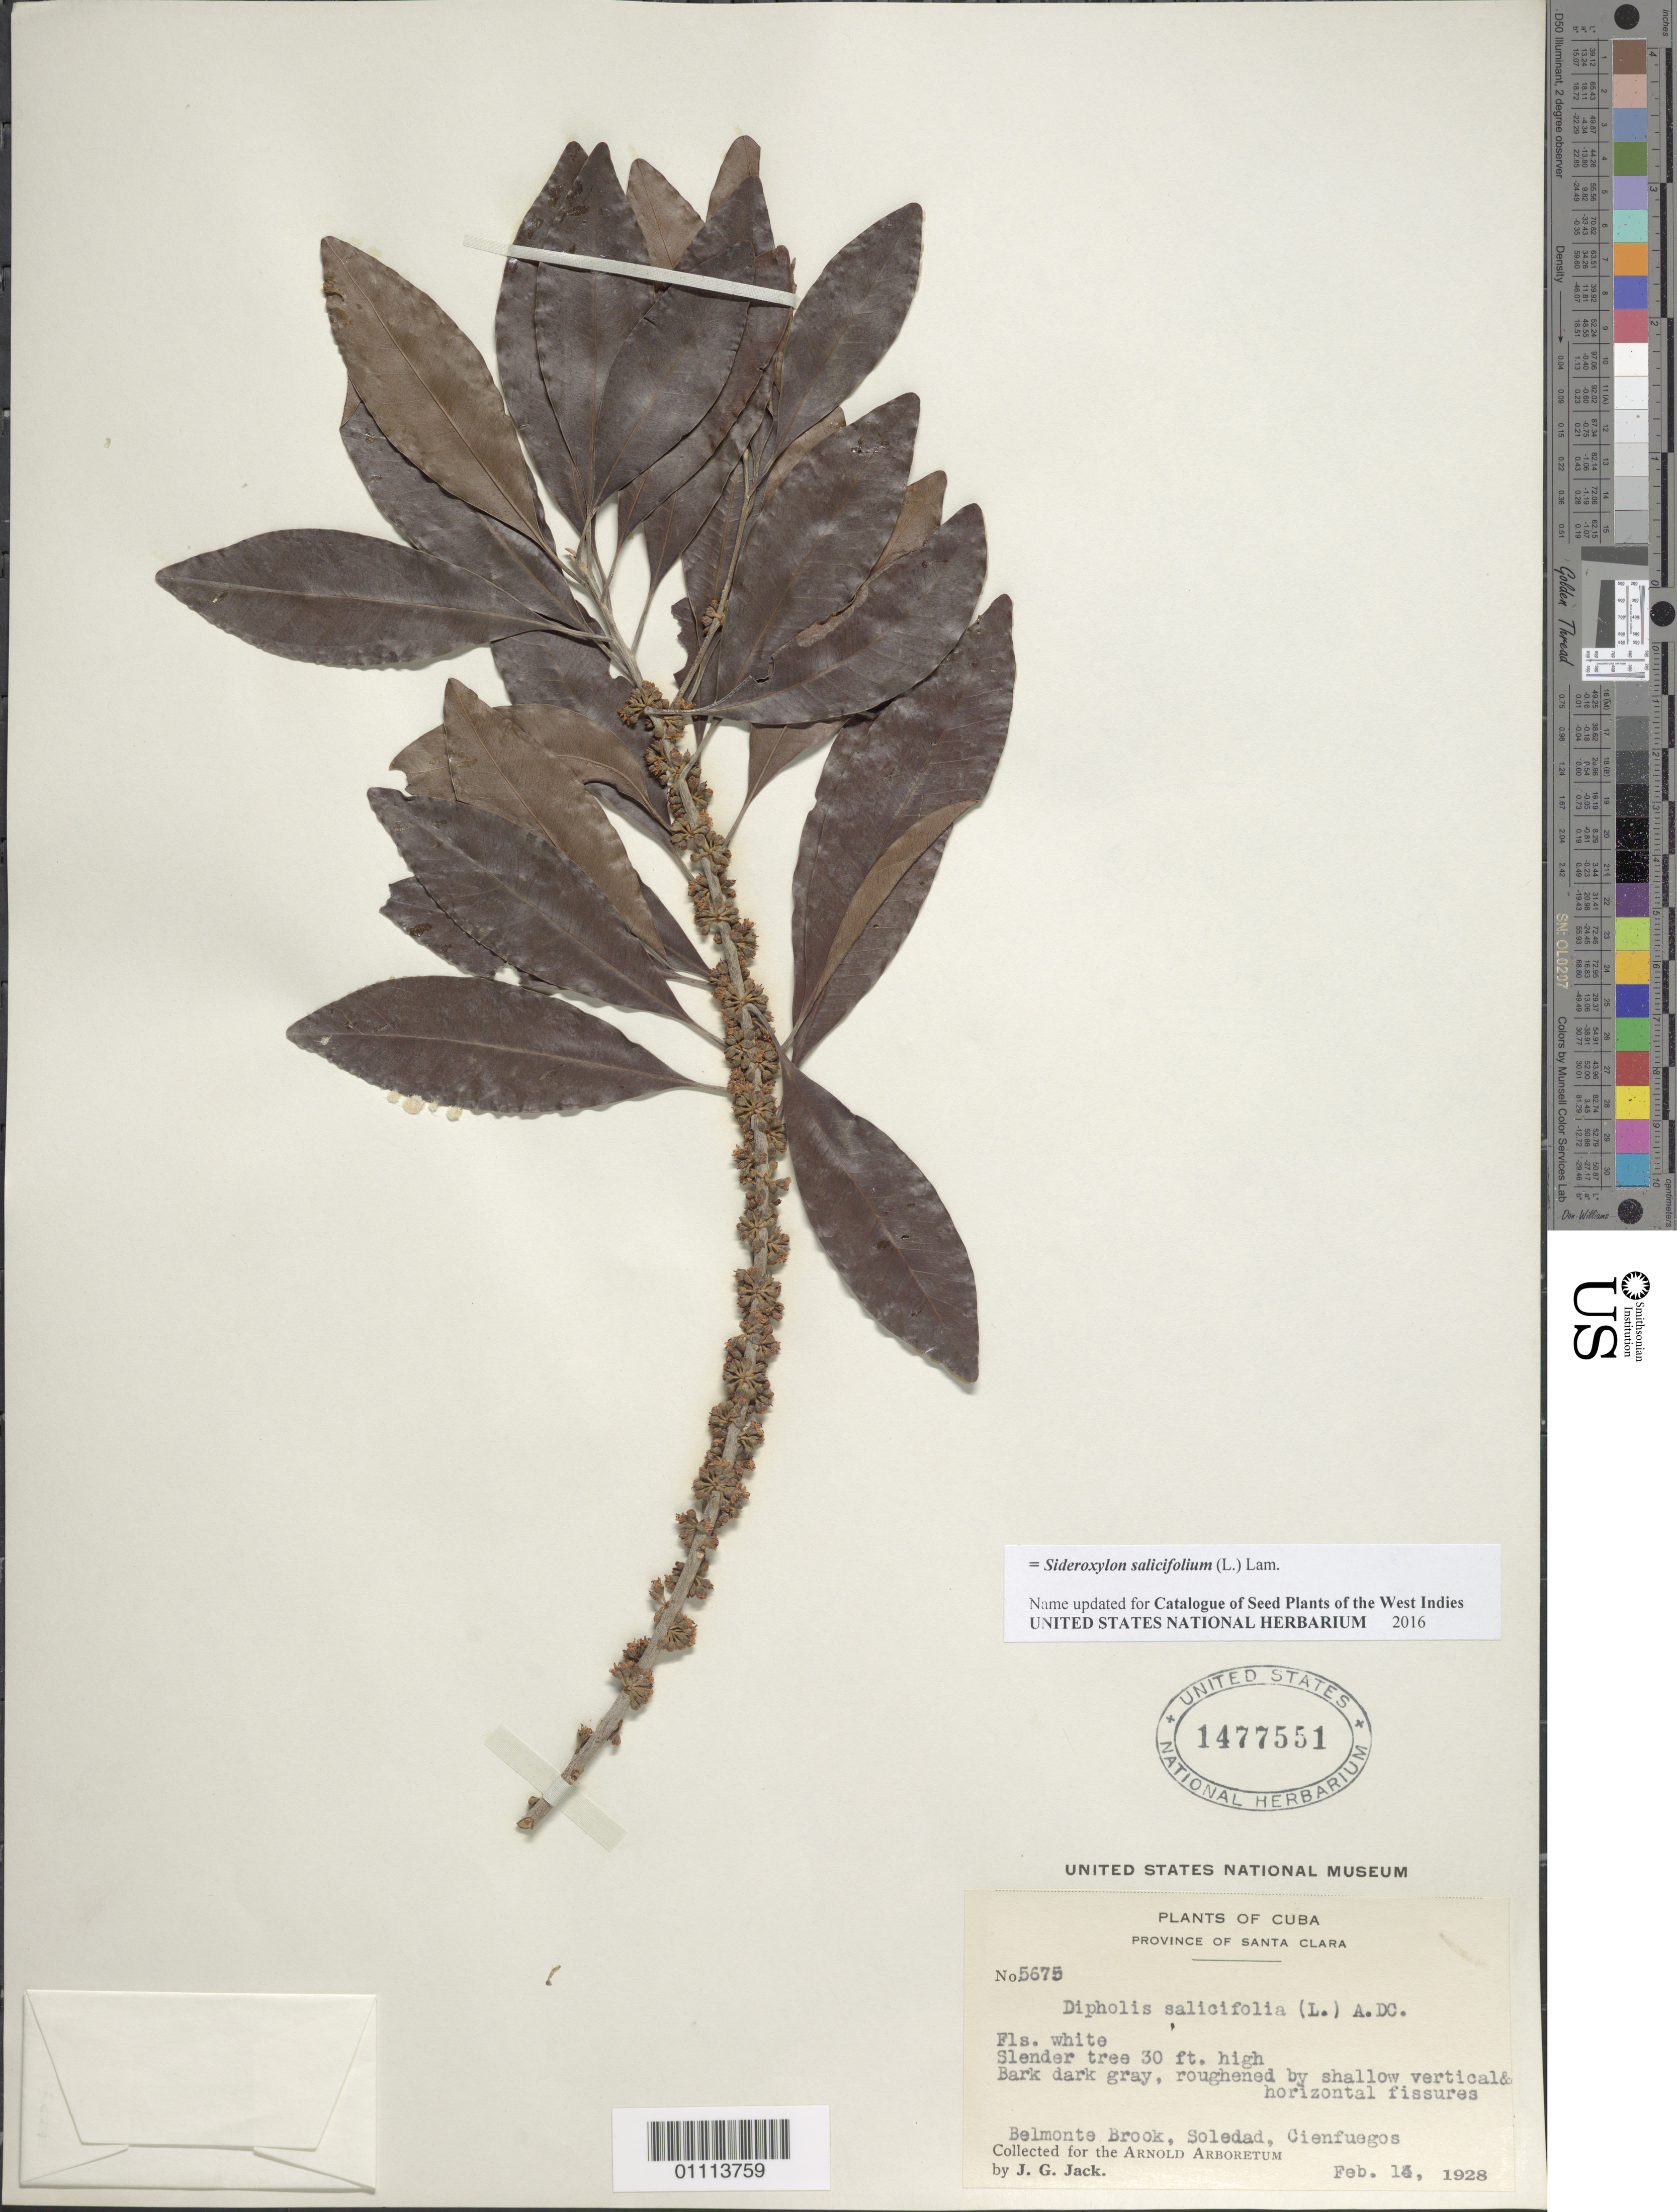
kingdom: Plantae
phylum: Tracheophyta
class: Magnoliopsida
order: Ericales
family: Sapotaceae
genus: Dipholis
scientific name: Dipholis salicifolia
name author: (L.) A. DC.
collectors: J. G. Jack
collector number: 5675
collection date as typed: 16 Feb 1928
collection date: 1928-02-16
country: Cuba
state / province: Cienfuegos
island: Cuba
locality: Belmonte Brook, Soledad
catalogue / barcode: US 1477551